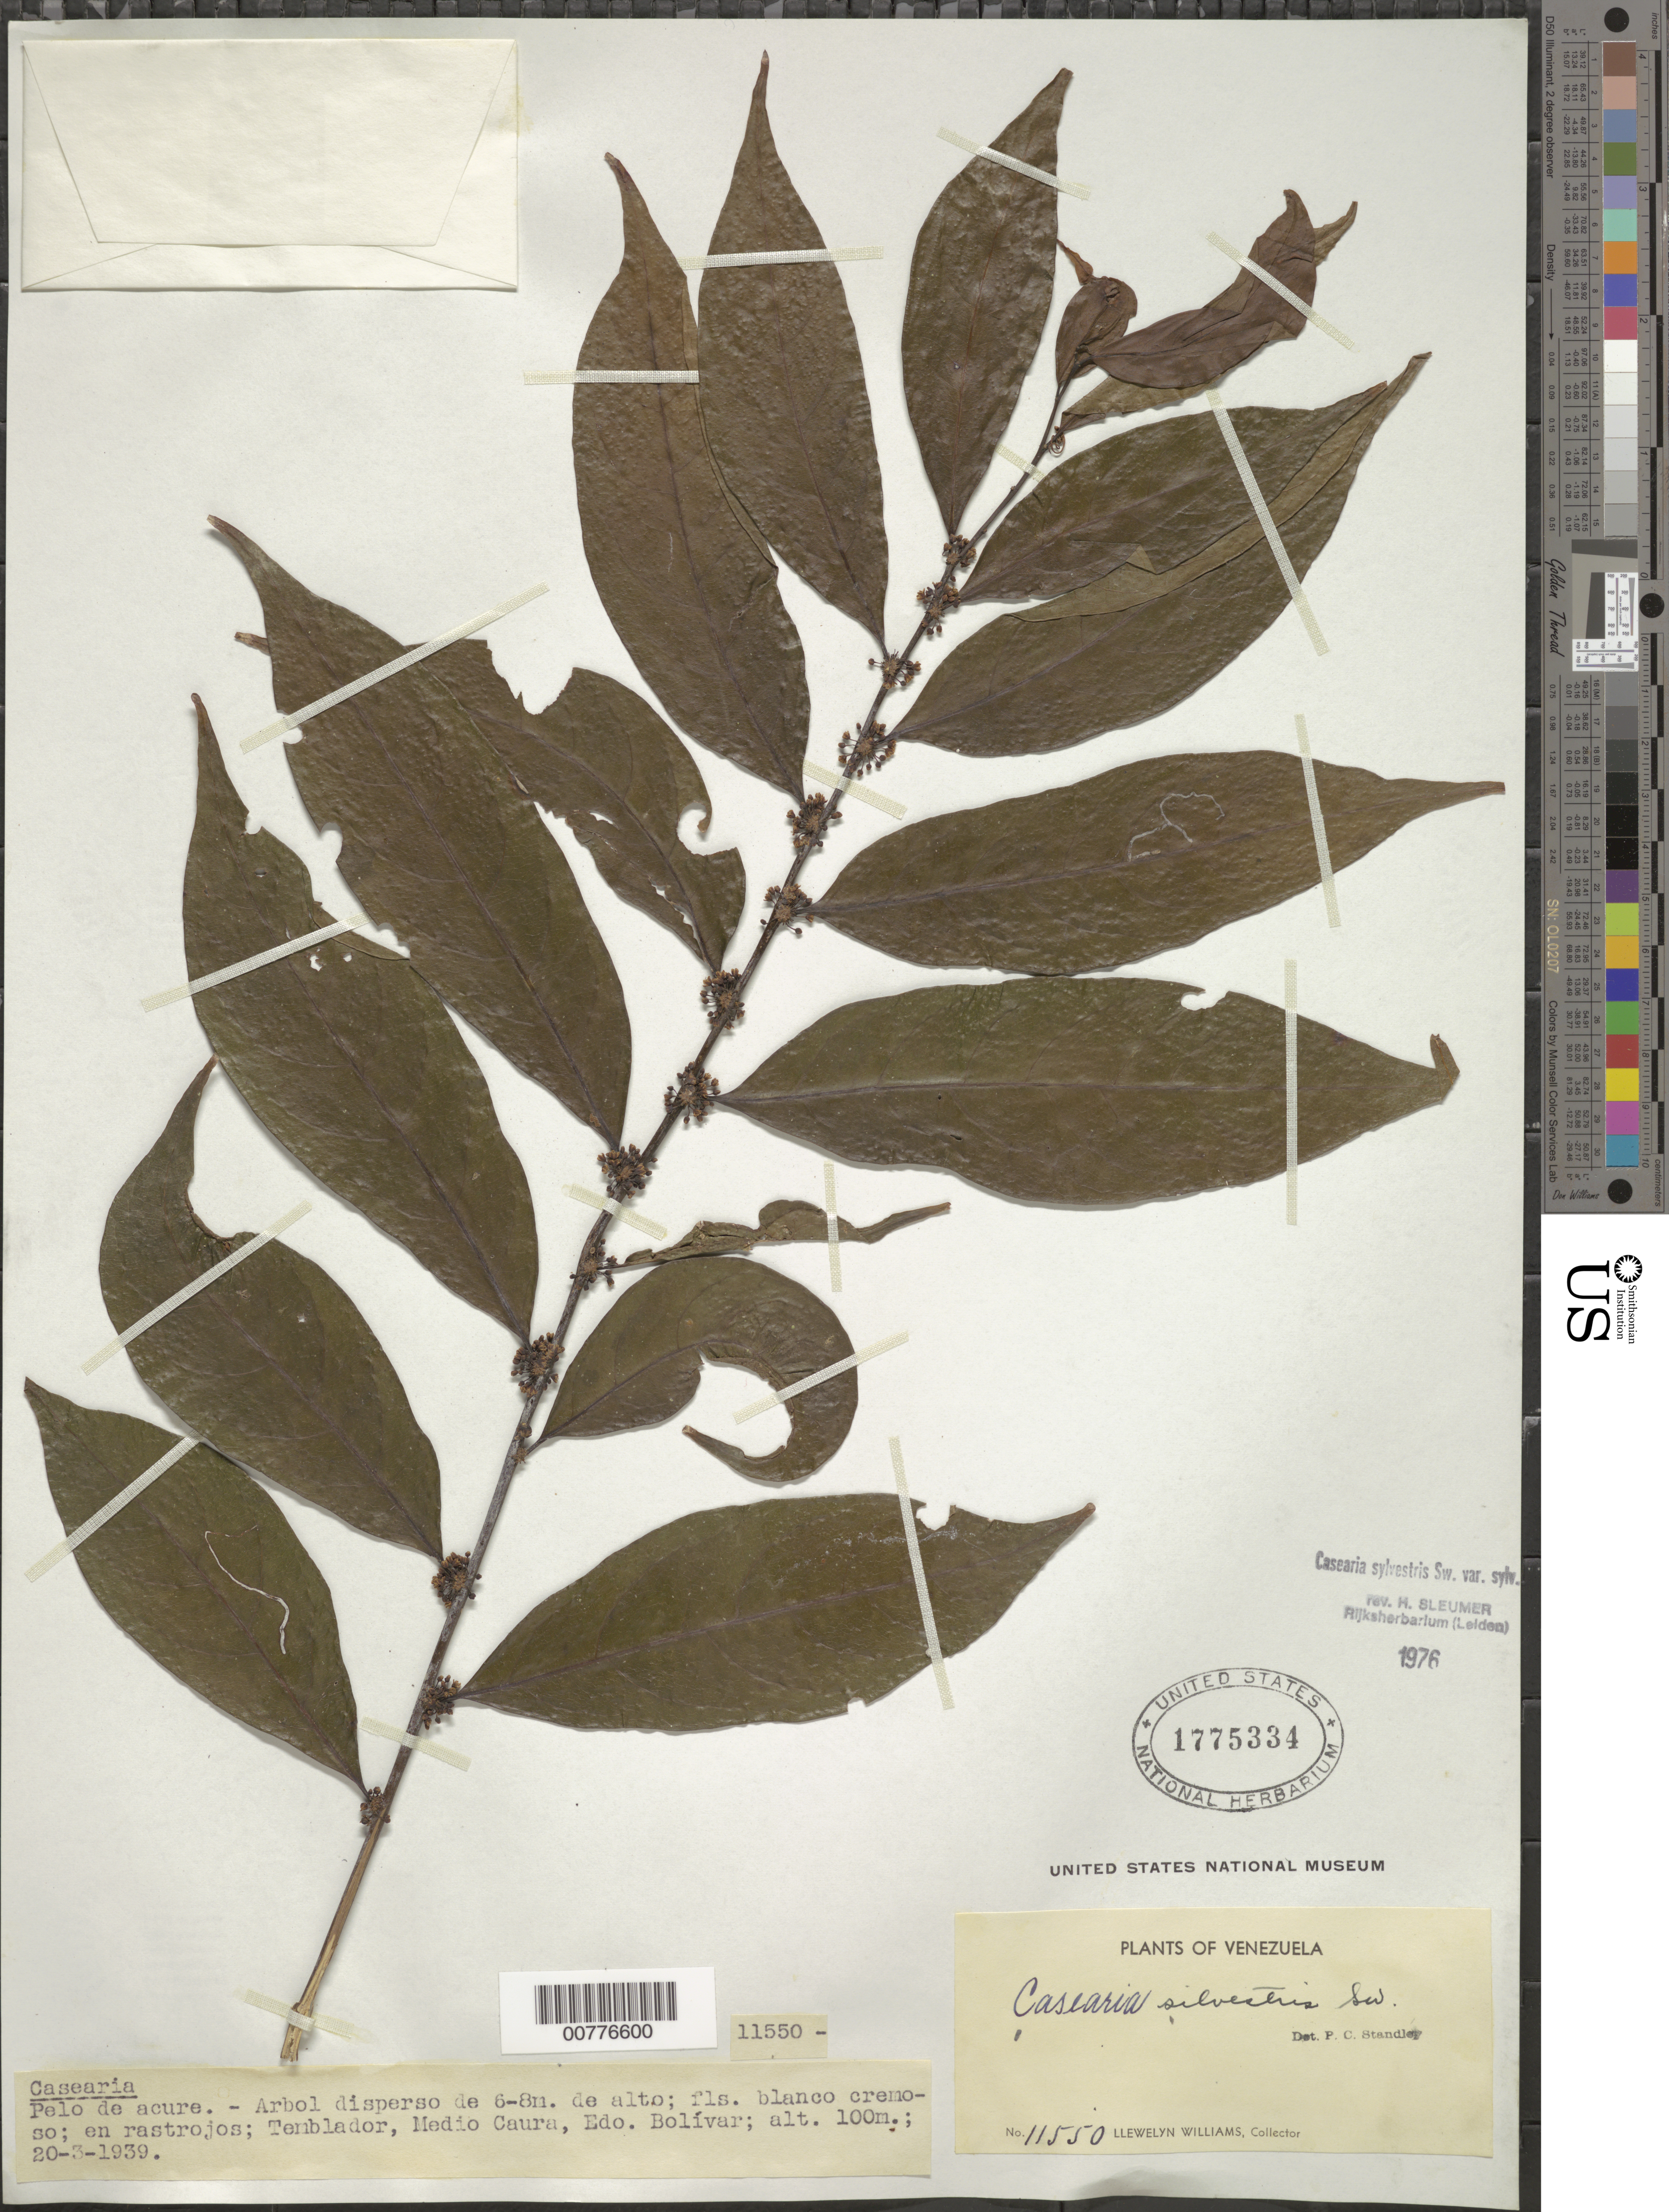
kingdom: Plantae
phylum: Tracheophyta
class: Magnoliopsida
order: Malpighiales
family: Salicaceae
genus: Casearia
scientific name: Casearia sylvestris var. sylvestris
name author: Sw.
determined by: Sleumer, H. O.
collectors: Ll. Williams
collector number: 11550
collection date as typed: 20-Mar-39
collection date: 1939-03-20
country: Venezuela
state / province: Bolívar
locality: Temblador, Medio Caura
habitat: Rastrojos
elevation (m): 100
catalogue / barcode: US 1775334